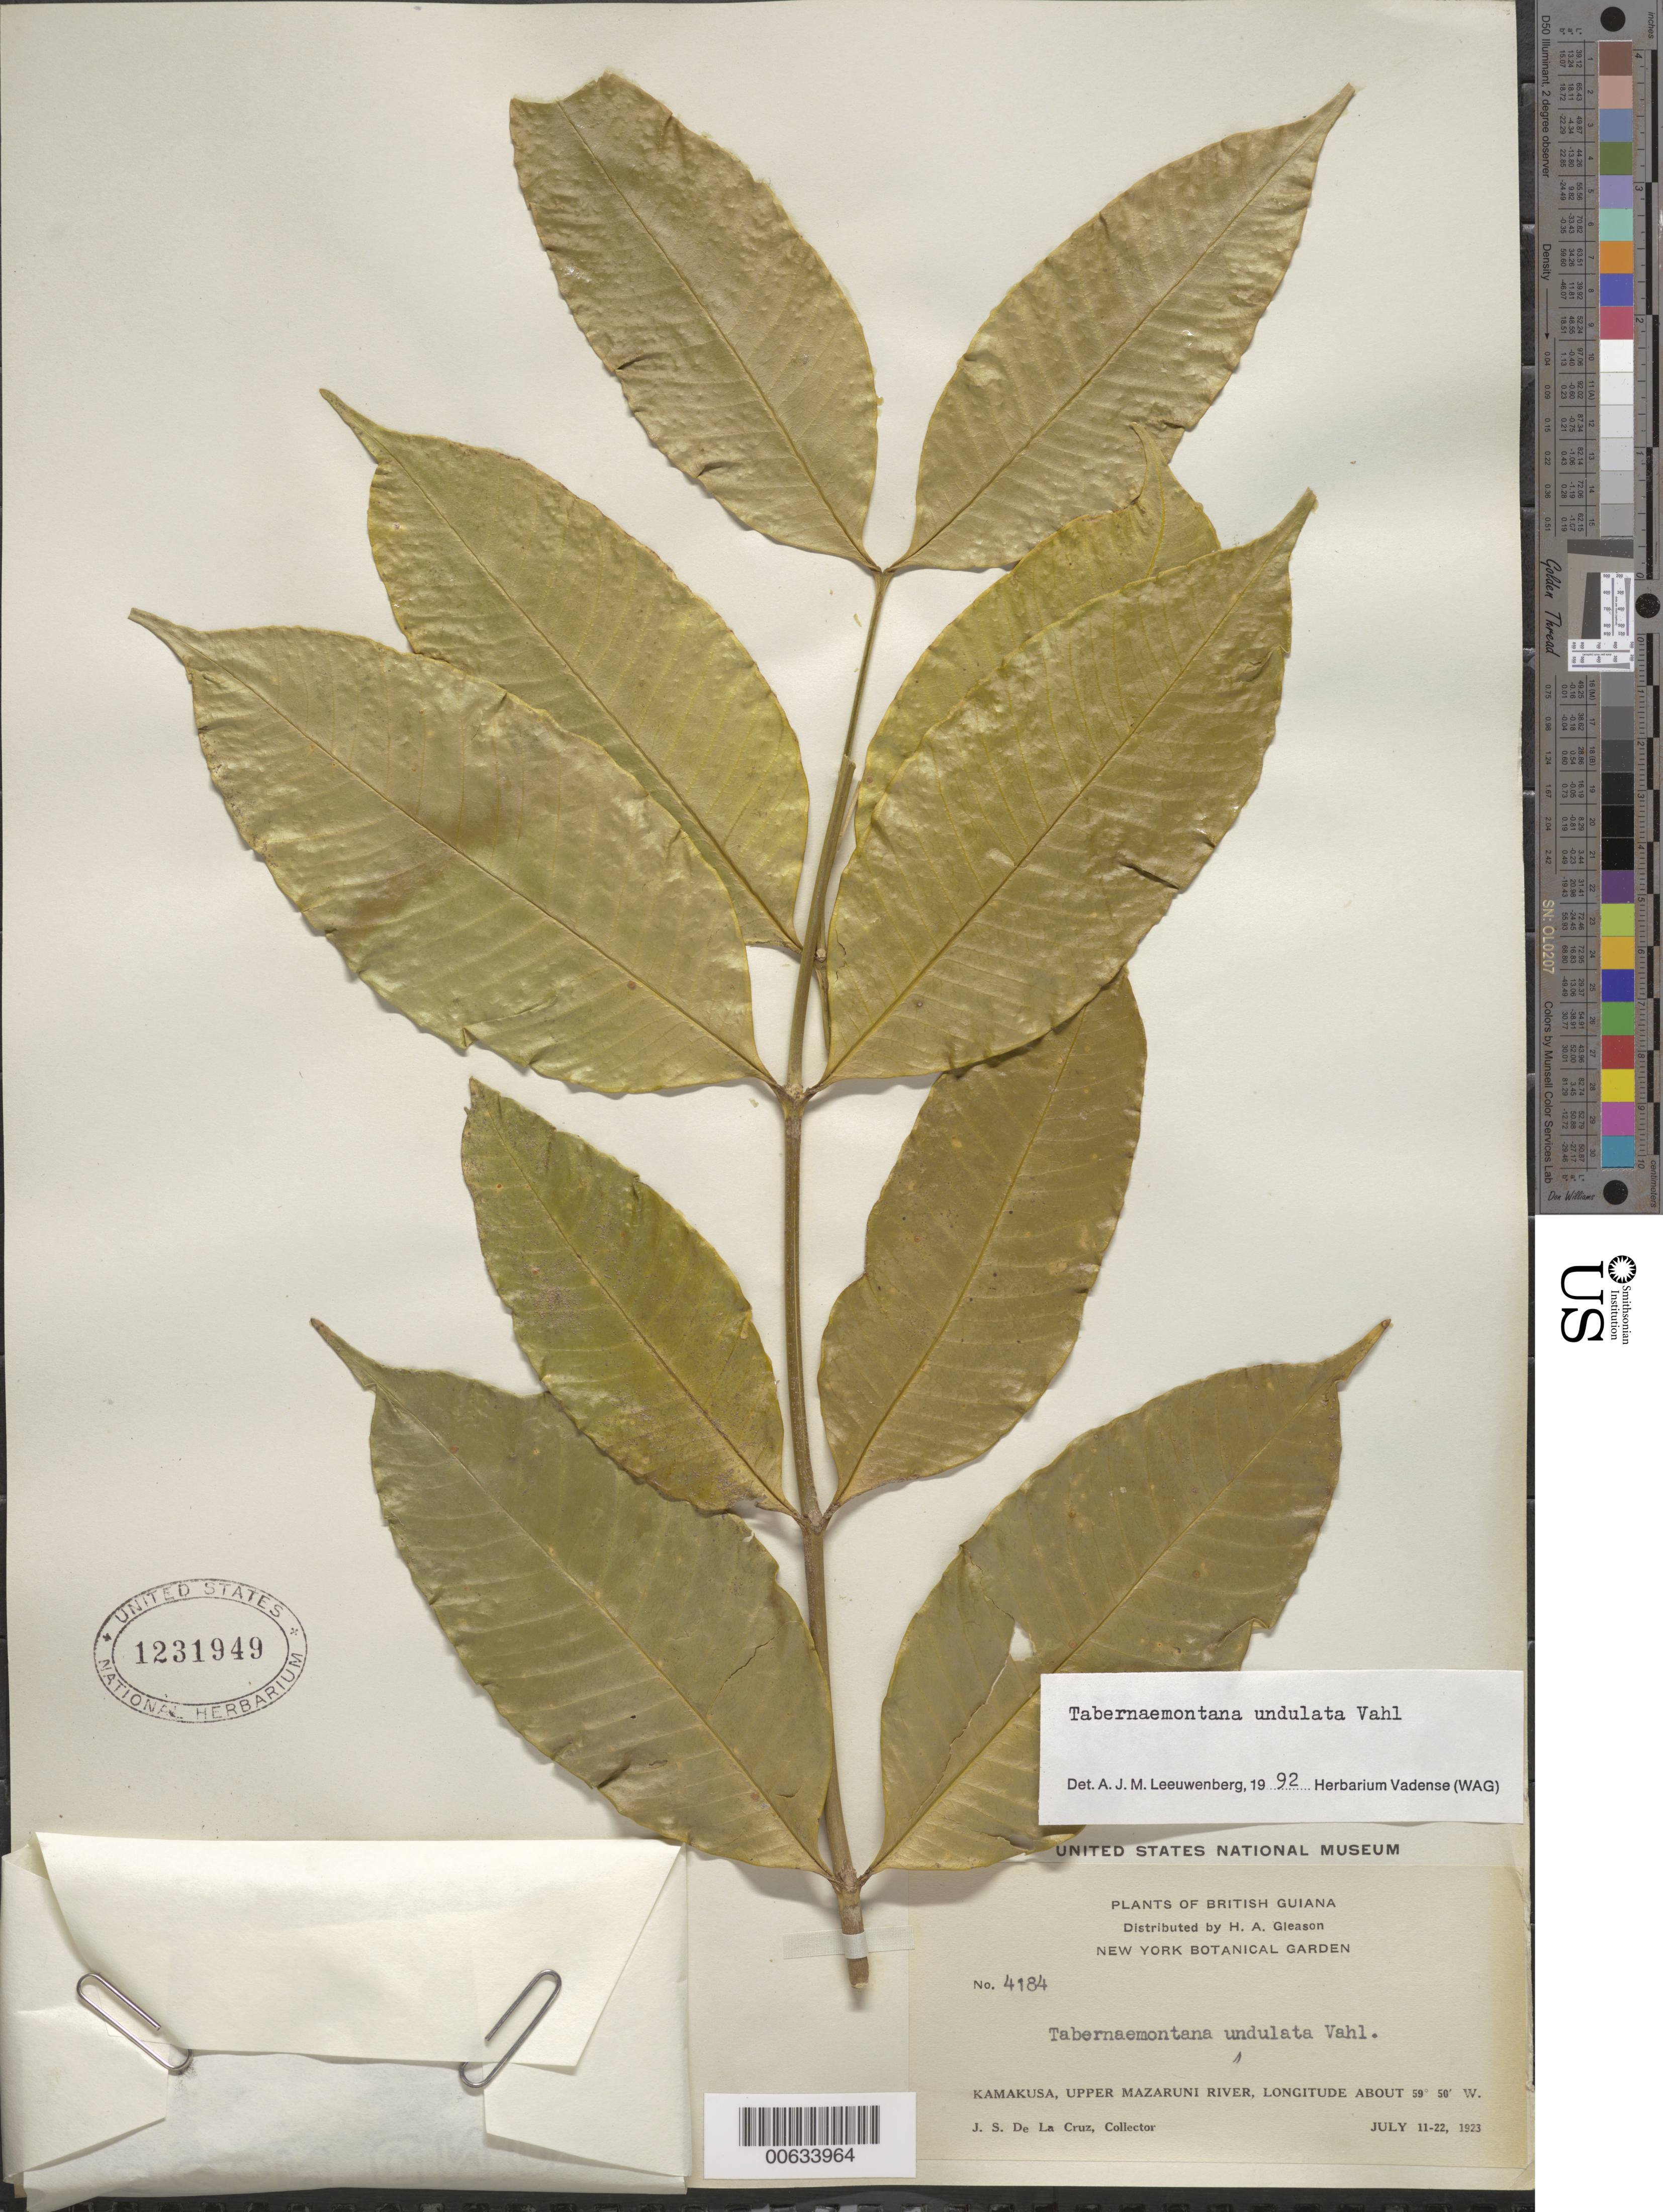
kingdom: Plantae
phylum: Tracheophyta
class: Magnoliopsida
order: Gentianales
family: Apocynaceae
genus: Tabernaemontana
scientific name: Tabernaemontana undulata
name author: Vahl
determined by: Leeuwenberg, A. J. M.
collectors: J. S. de la Cruz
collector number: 4184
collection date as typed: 11-Jul-23 to 22-Jul-23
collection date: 1923-07-11/1923-07-22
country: Guyana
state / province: Cuyuni-Mazaruni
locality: Kamakusa, Upper Mazaruni R.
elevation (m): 100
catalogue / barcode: US 1231949